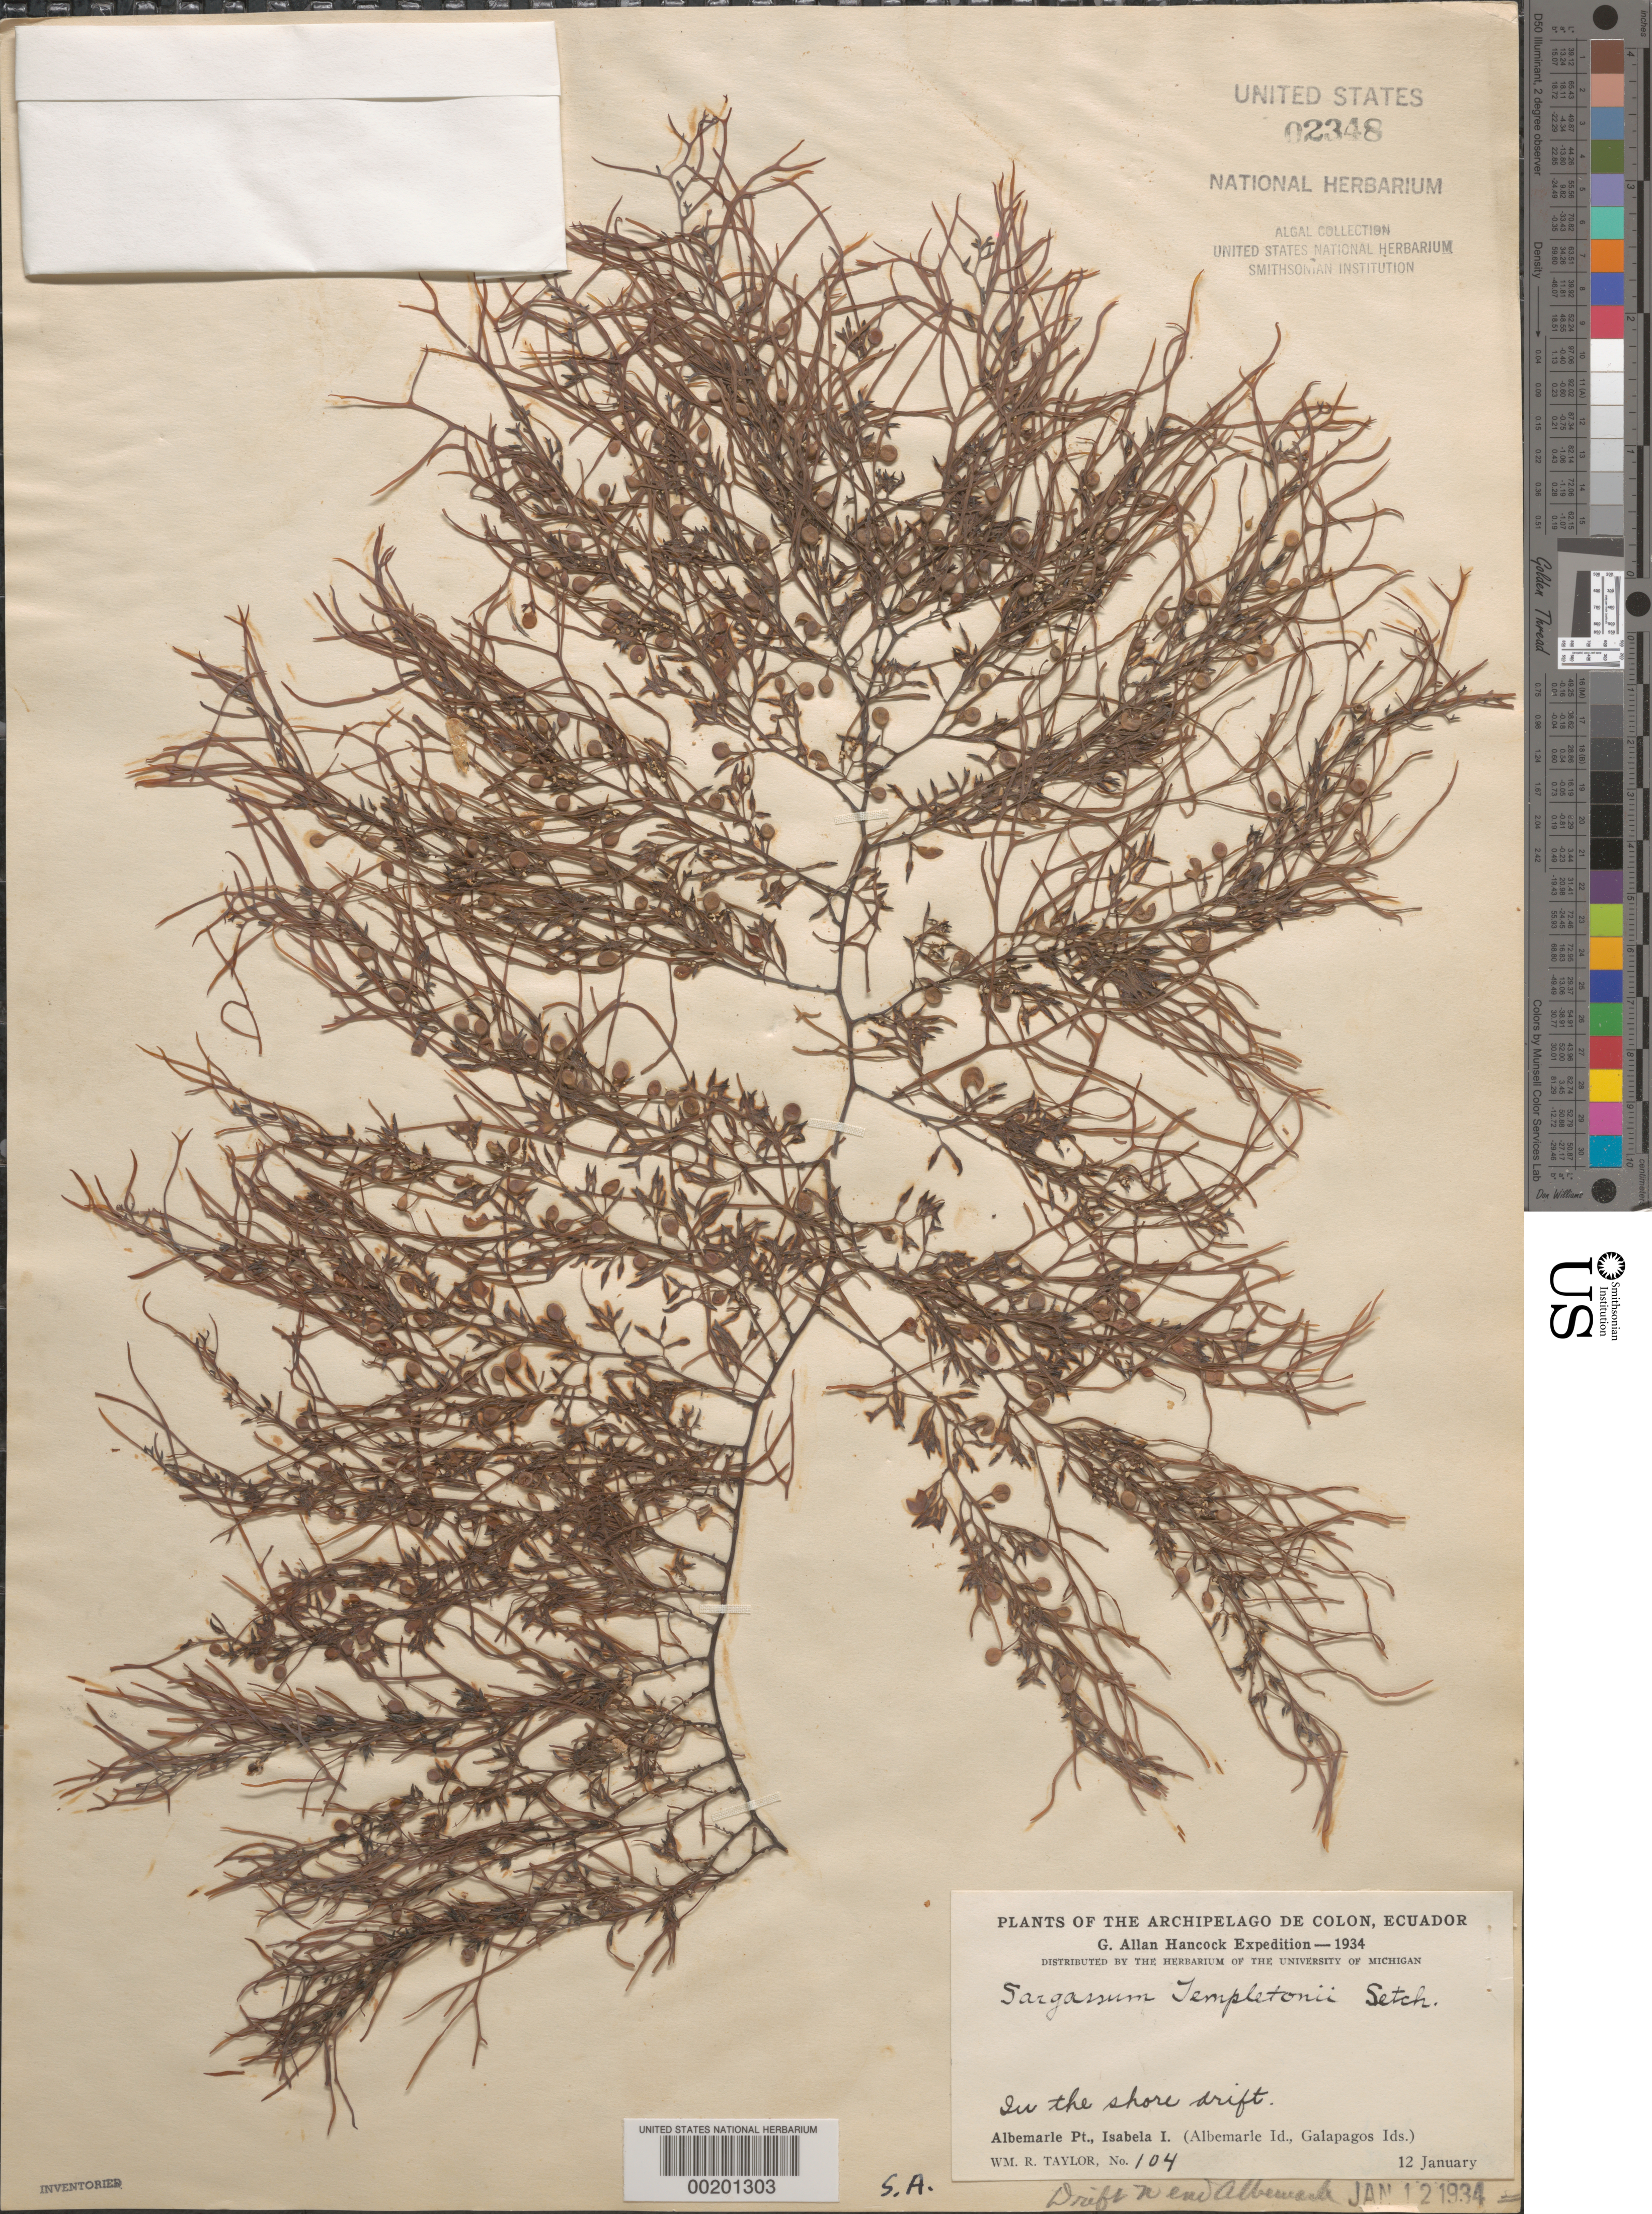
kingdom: Chromista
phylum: Ochrophyta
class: Phaeophyceae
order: Fucales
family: Sargassaceae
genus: Sargassum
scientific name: Sargassum templetonii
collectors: W. R. Taylor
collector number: WRT 34-104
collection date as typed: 12 Jan 1934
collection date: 1934-01-12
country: Ecuador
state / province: Colón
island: Isabela [Albemarle]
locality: Albemarle Point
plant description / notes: G. Allan Hancock Expedition, 1934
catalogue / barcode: US 2348